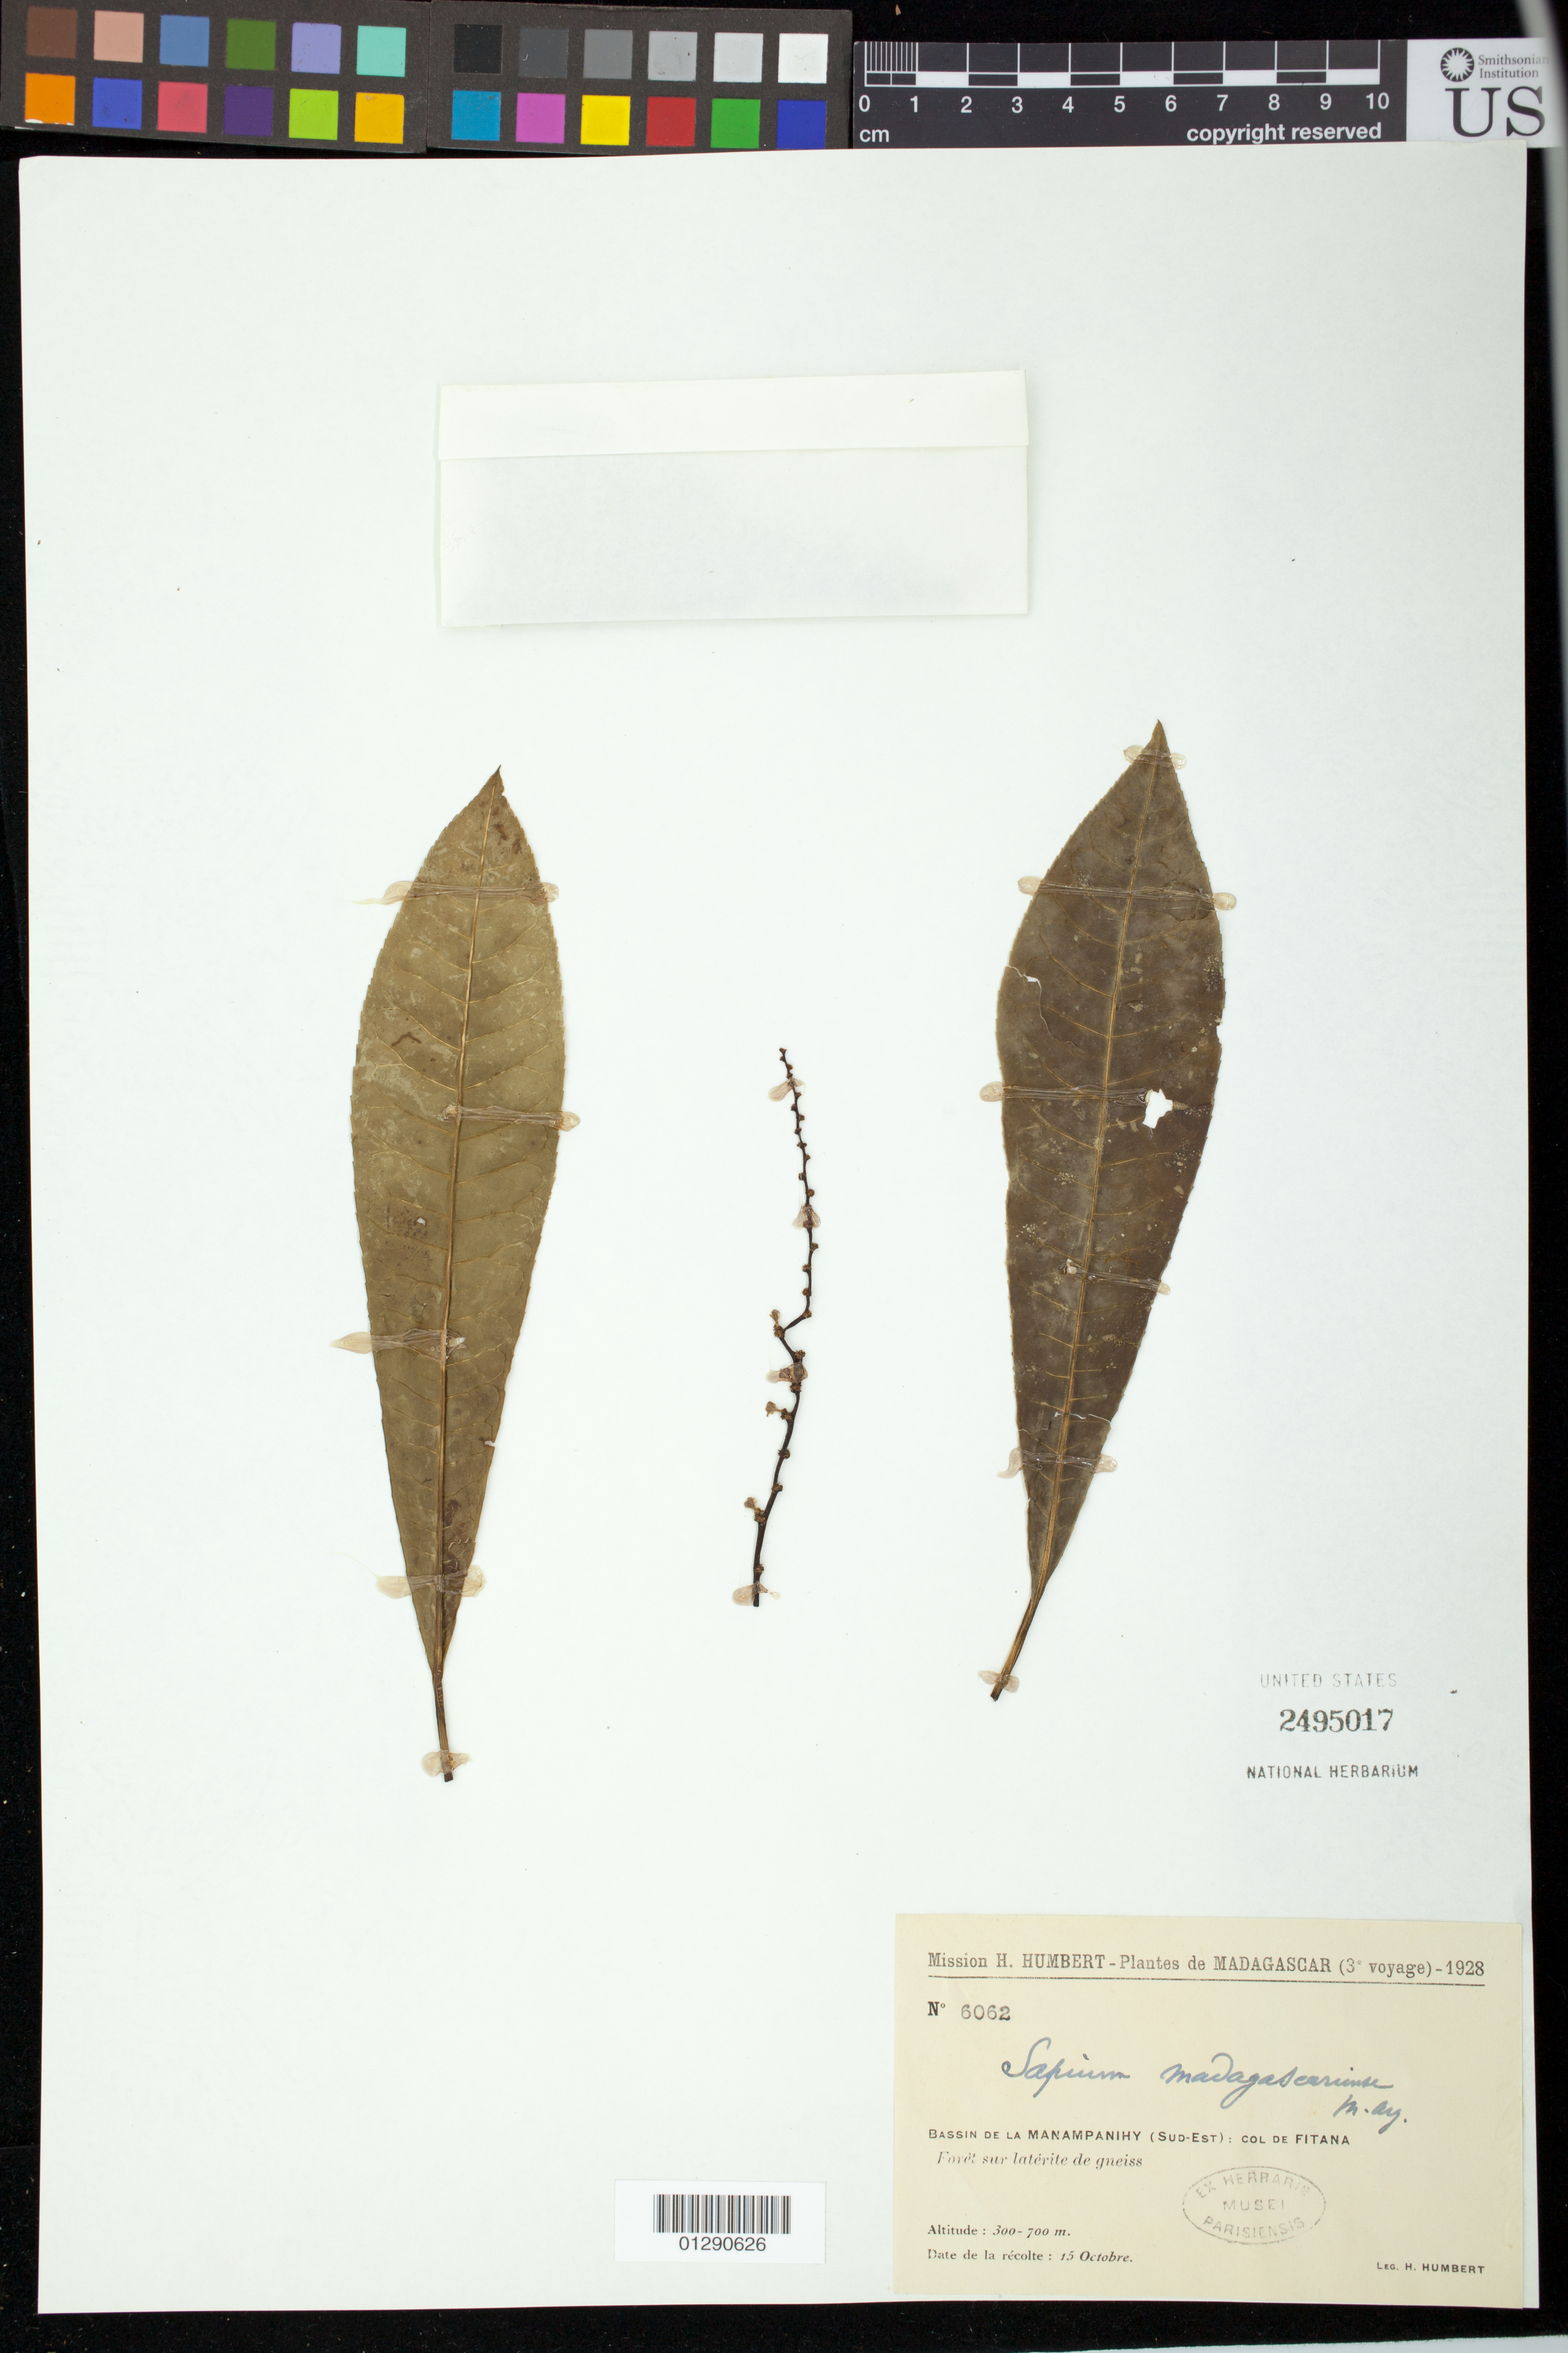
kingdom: Plantae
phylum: Tracheophyta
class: Magnoliopsida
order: Malpighiales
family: Euphorbiaceae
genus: Sapium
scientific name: Sapium madagascariense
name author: (Müll. Arg.) Pax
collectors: H. Humbert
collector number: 6062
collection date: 1928-10-15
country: Madagascar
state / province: Atsimo-Atsinanana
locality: Bassin de la Manampanihy (Sud-Est): Col de Fitana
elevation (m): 300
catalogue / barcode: US 2495017